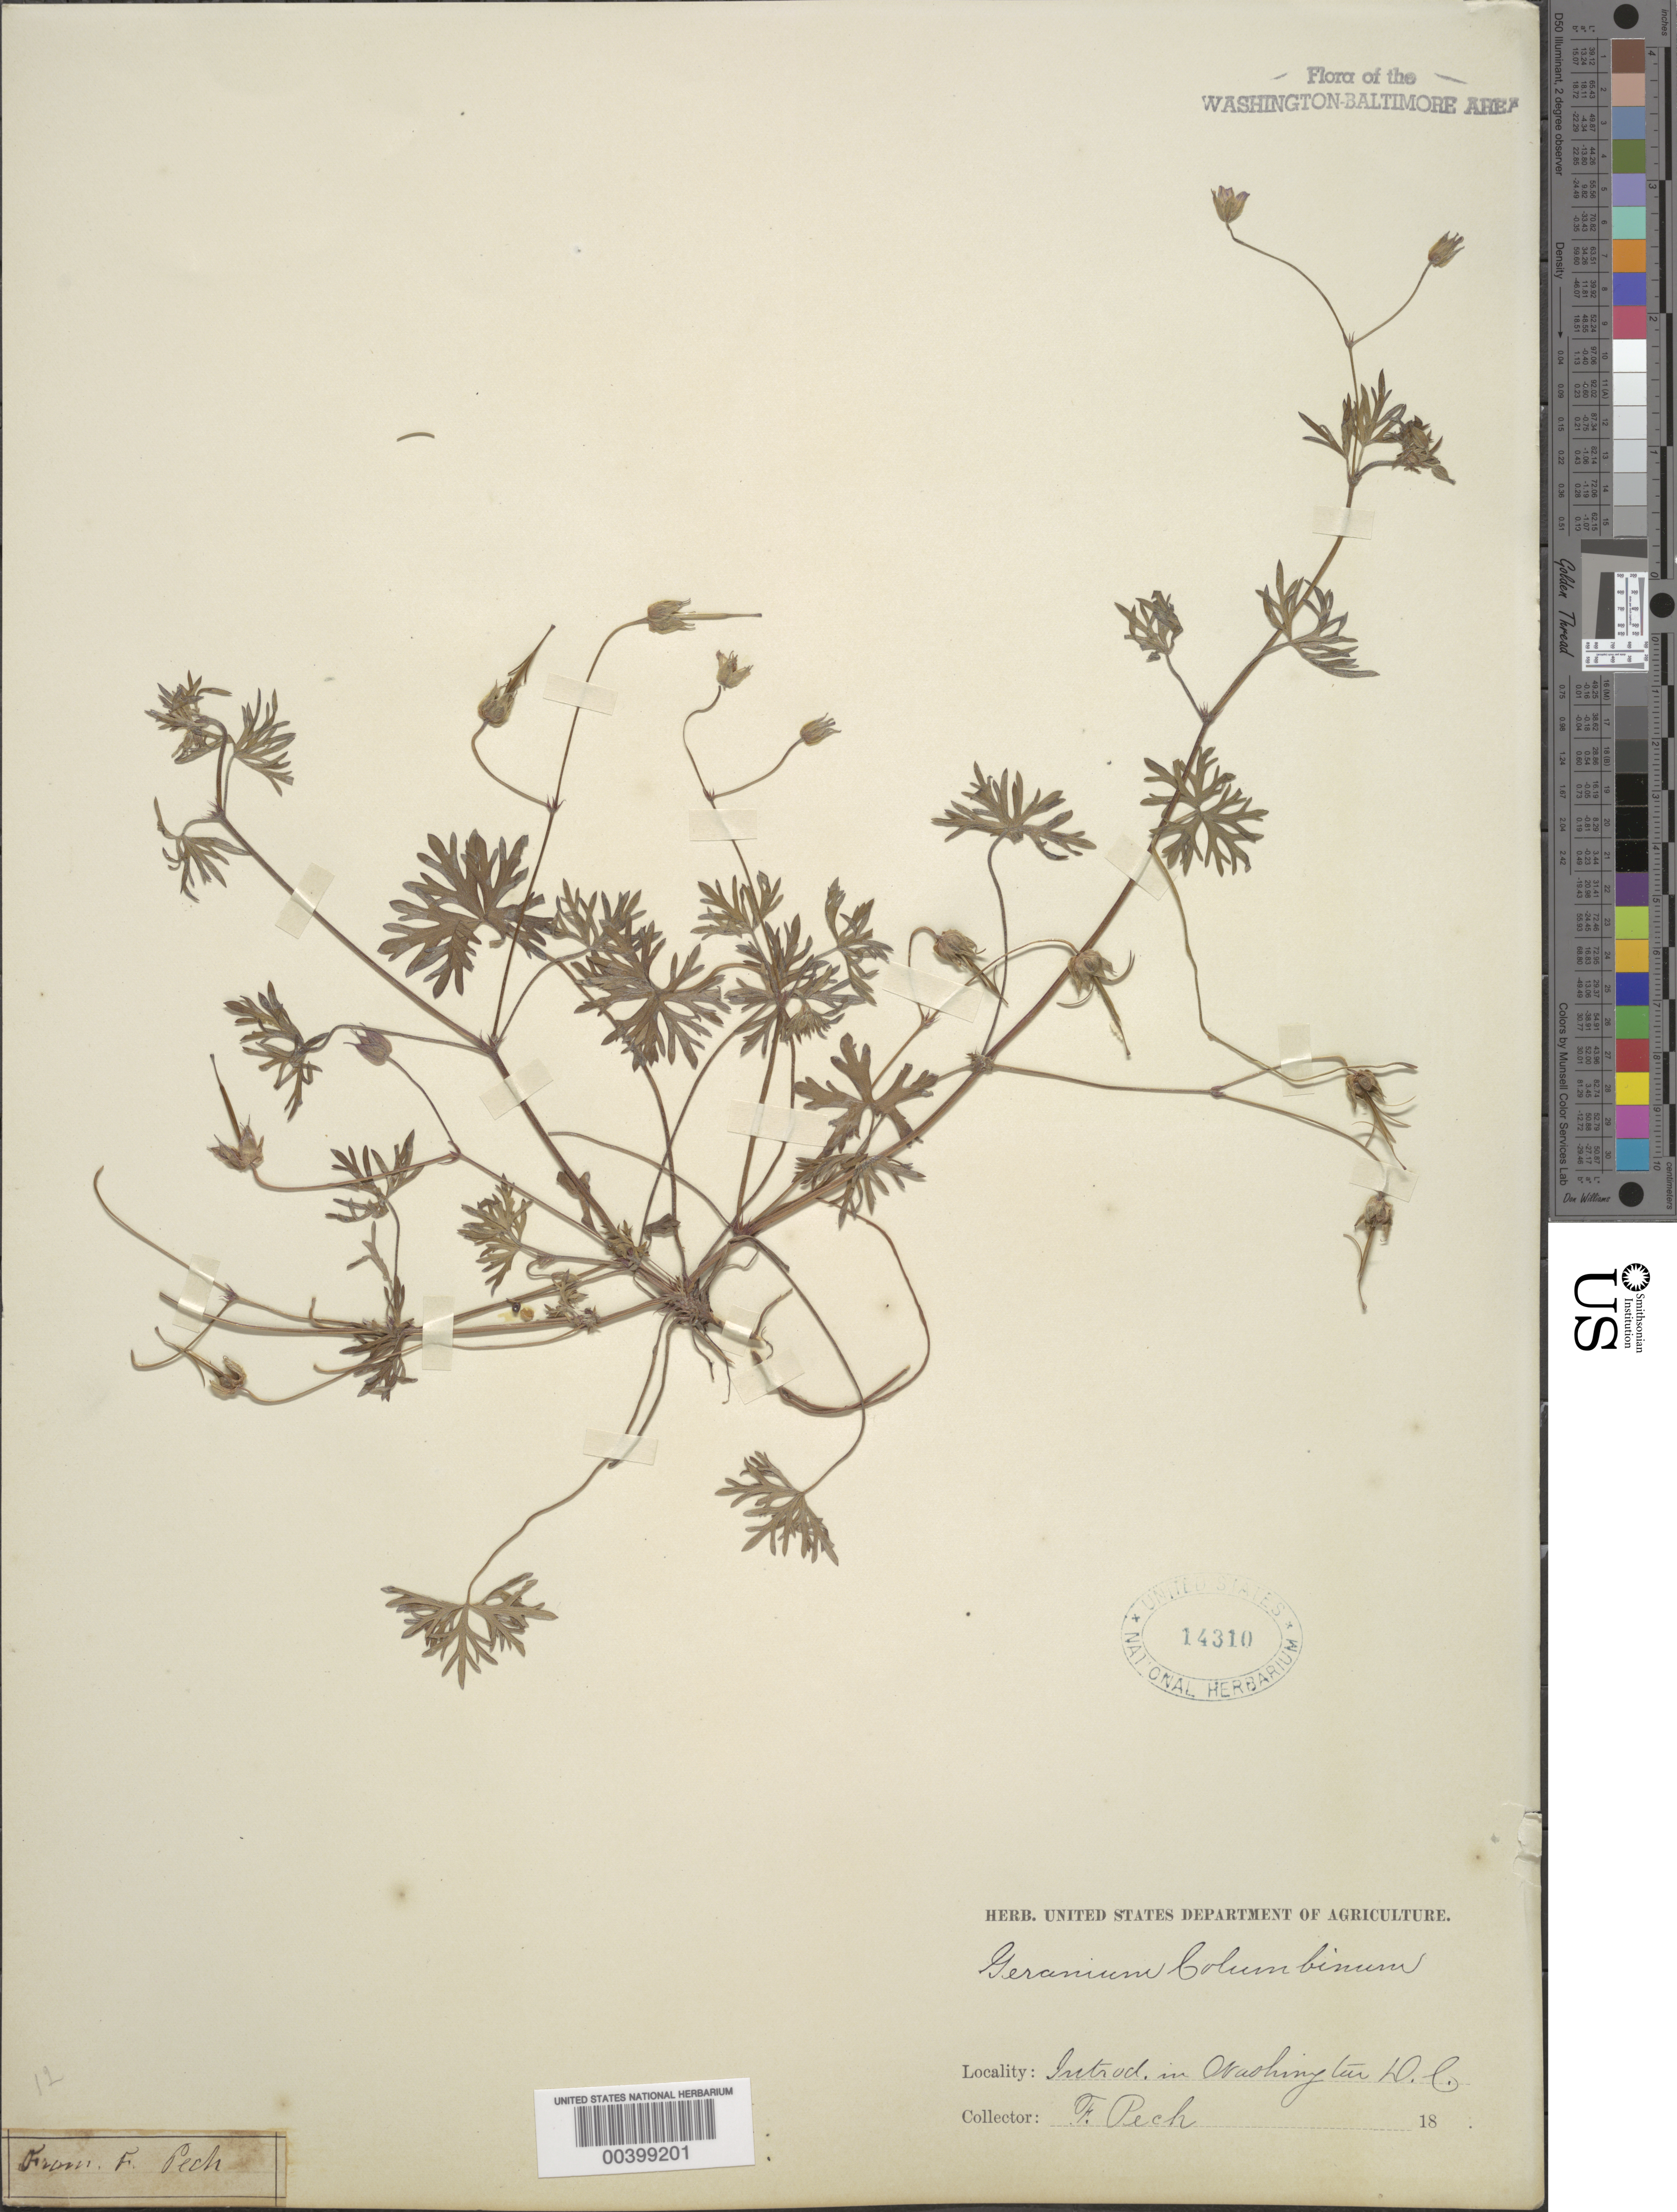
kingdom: Plantae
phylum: Tracheophyta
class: Magnoliopsida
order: Geraniales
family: Geraniaceae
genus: Geranium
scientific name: Geranium columbinum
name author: L.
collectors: F. Peck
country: United States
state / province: District of Columbia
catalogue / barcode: US 14310